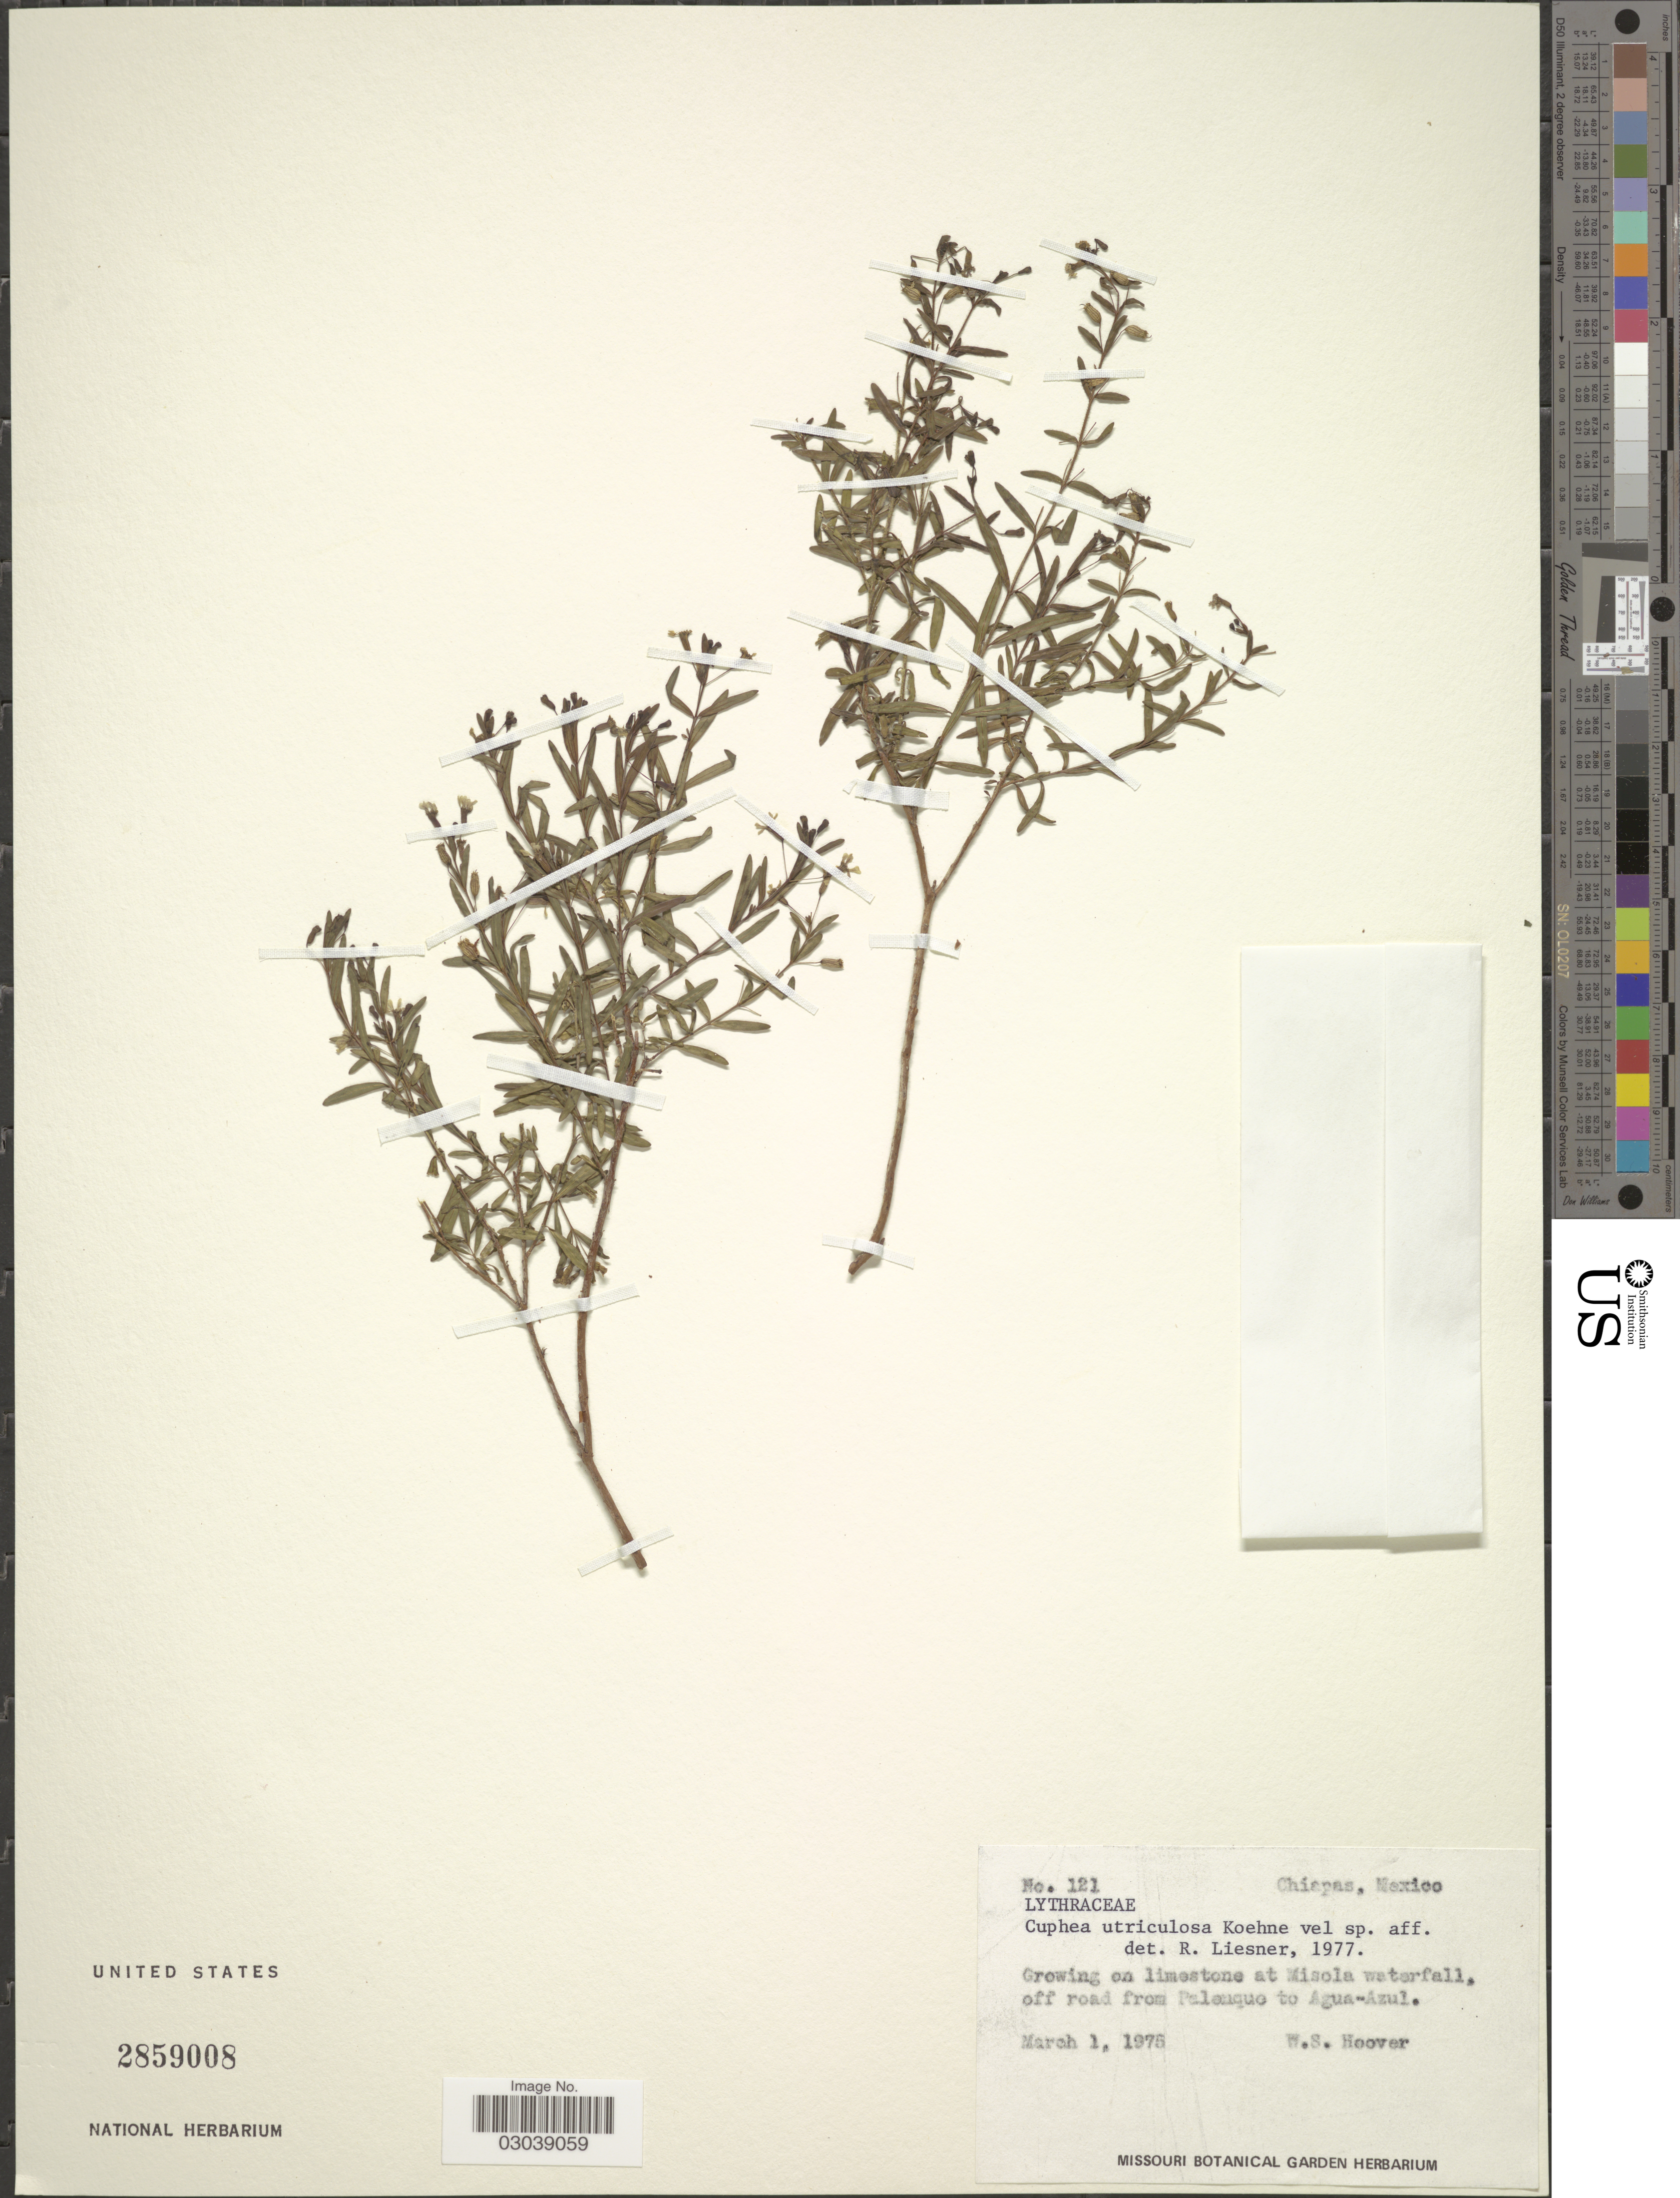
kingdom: Plantae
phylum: Tracheophyta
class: Magnoliopsida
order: Myrtales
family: Lythraceae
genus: Cuphea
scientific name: Cuphea utriculosa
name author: Koehne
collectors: W. S. Hoover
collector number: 121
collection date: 1975-03-01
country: Mexico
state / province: Chiapas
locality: Growing on limestone at Misola waterfall, off road from Palenque to Agua-Azul.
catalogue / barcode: US 2859008